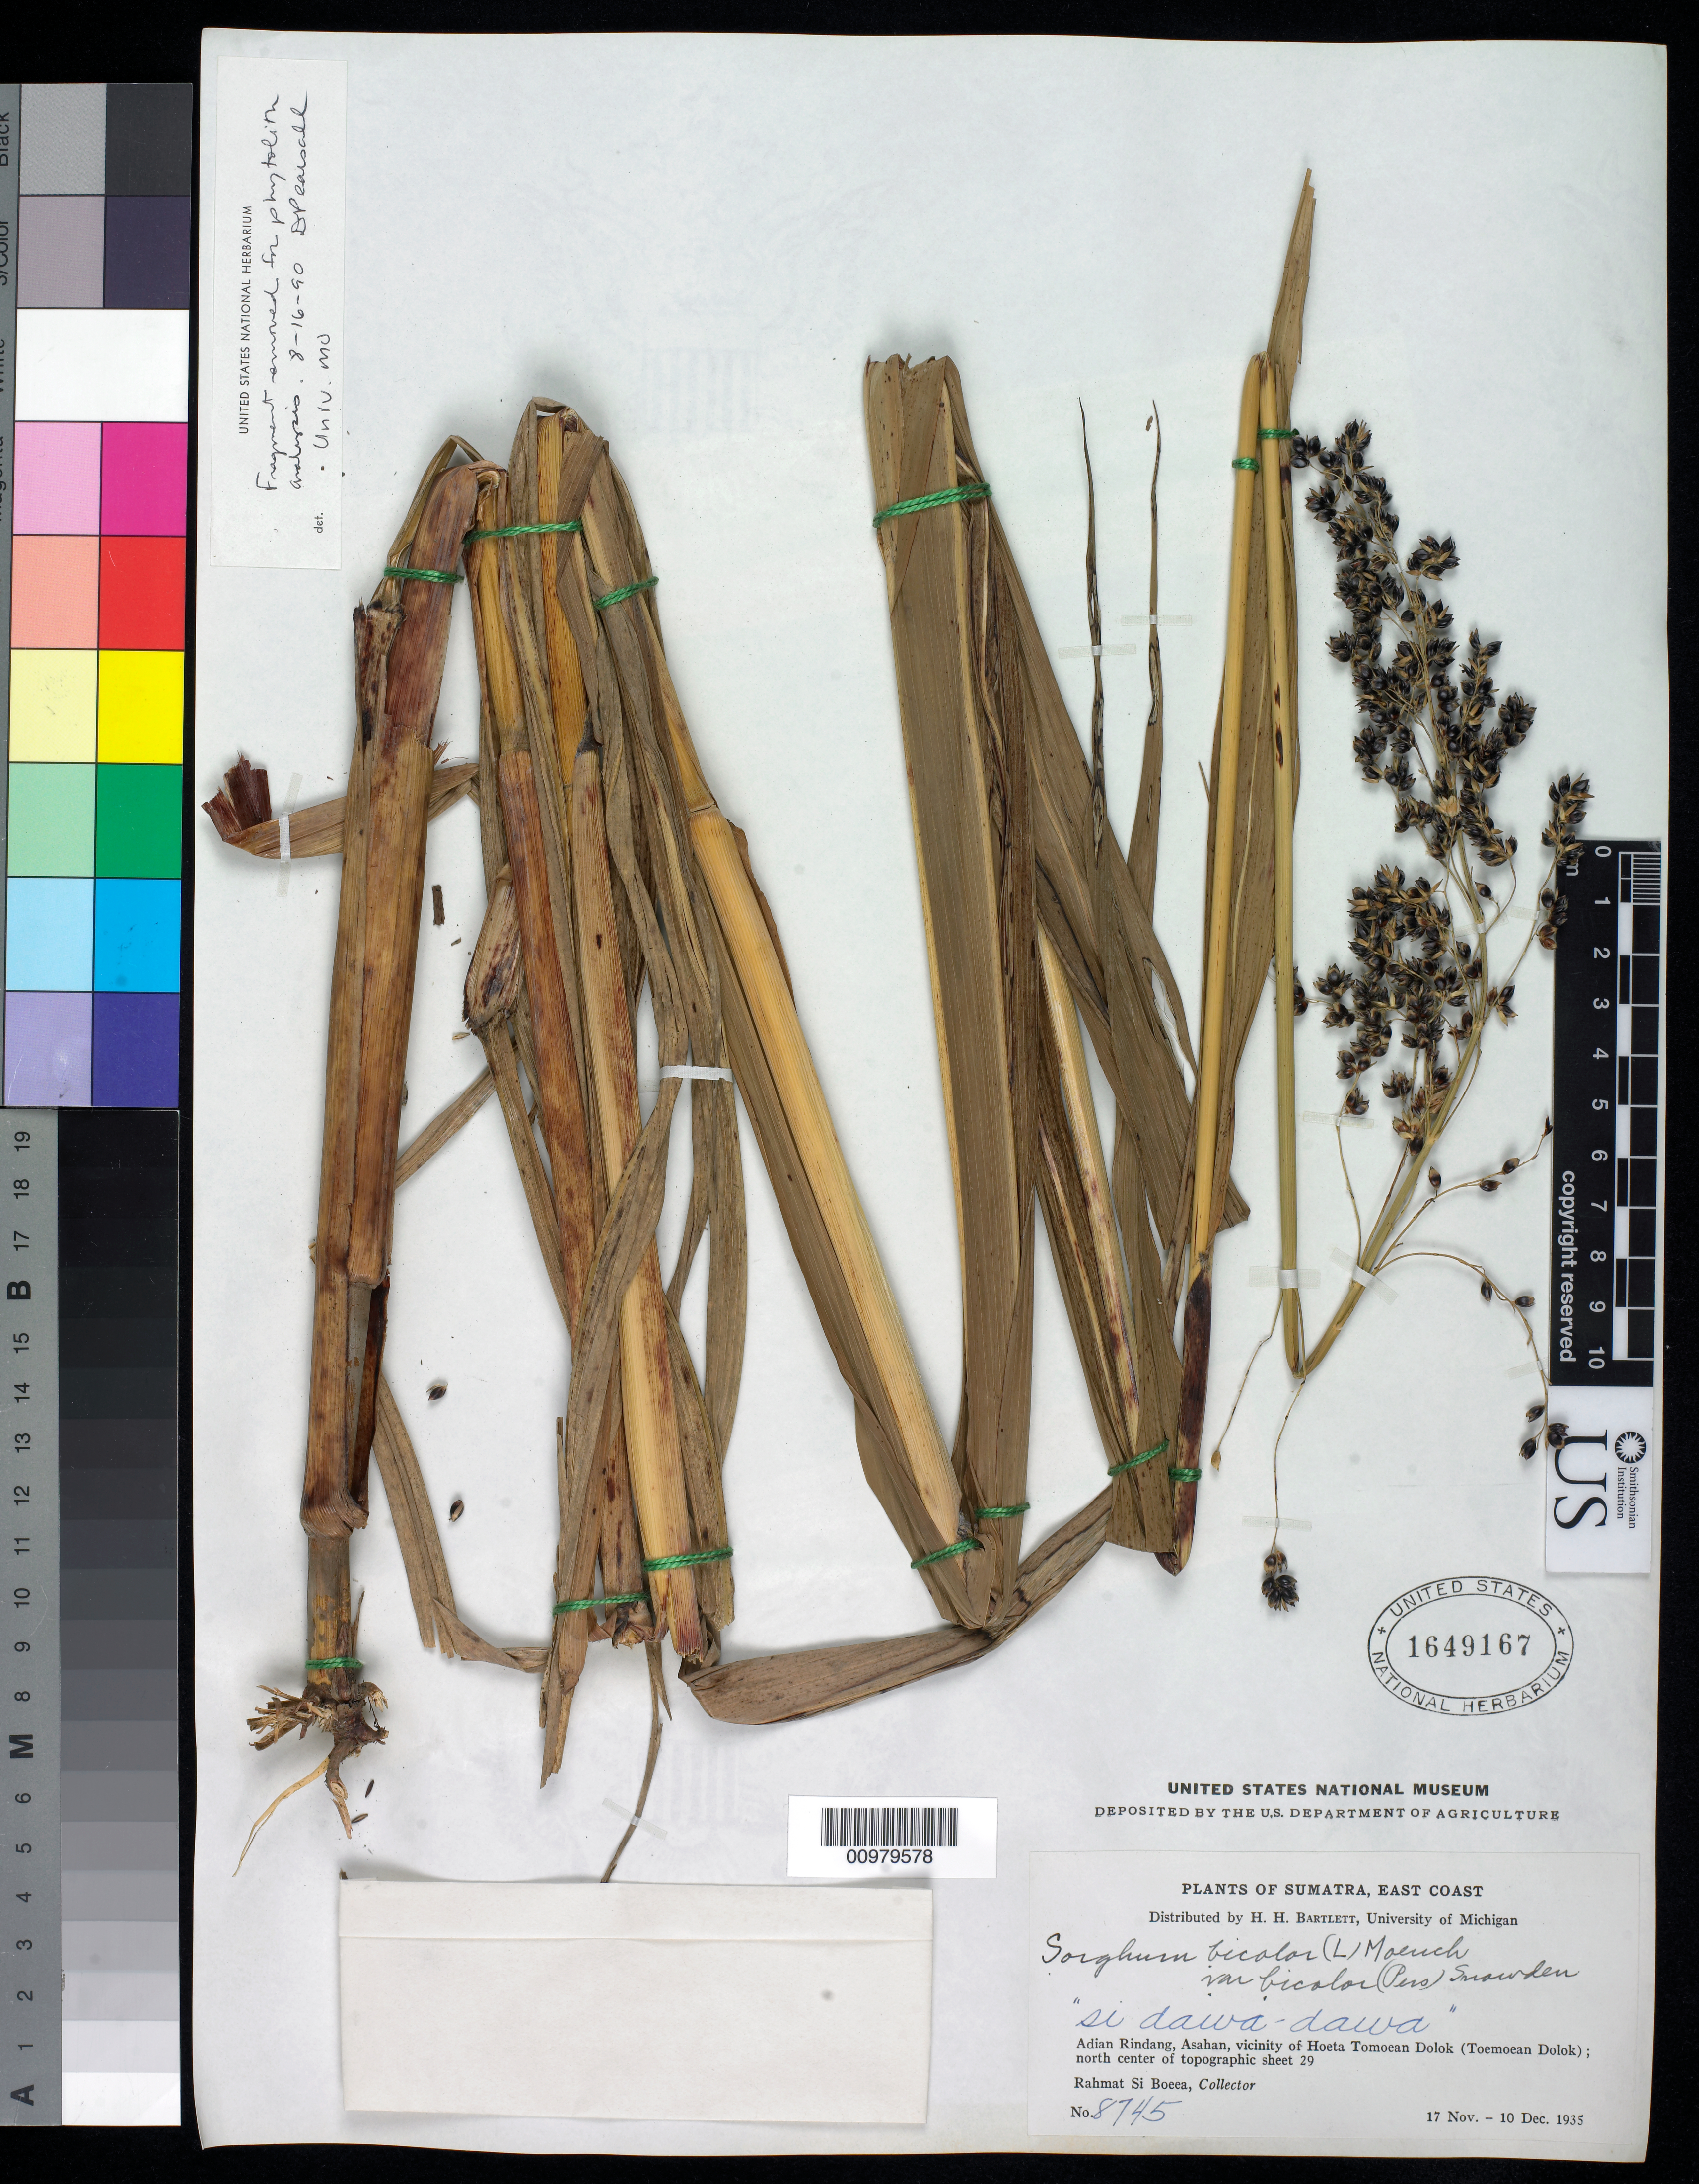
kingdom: Plantae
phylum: Tracheophyta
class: Liliopsida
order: Poales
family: Poaceae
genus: Sorghum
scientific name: Sorghum bicolor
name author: (L.) Moench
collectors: Rahmat Si Boeea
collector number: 8745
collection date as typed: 17 Nov 1935 to 10 Dec 1935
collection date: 1935-11-17/1935-12-10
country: Indonesia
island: Sumatra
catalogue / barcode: US 1649167